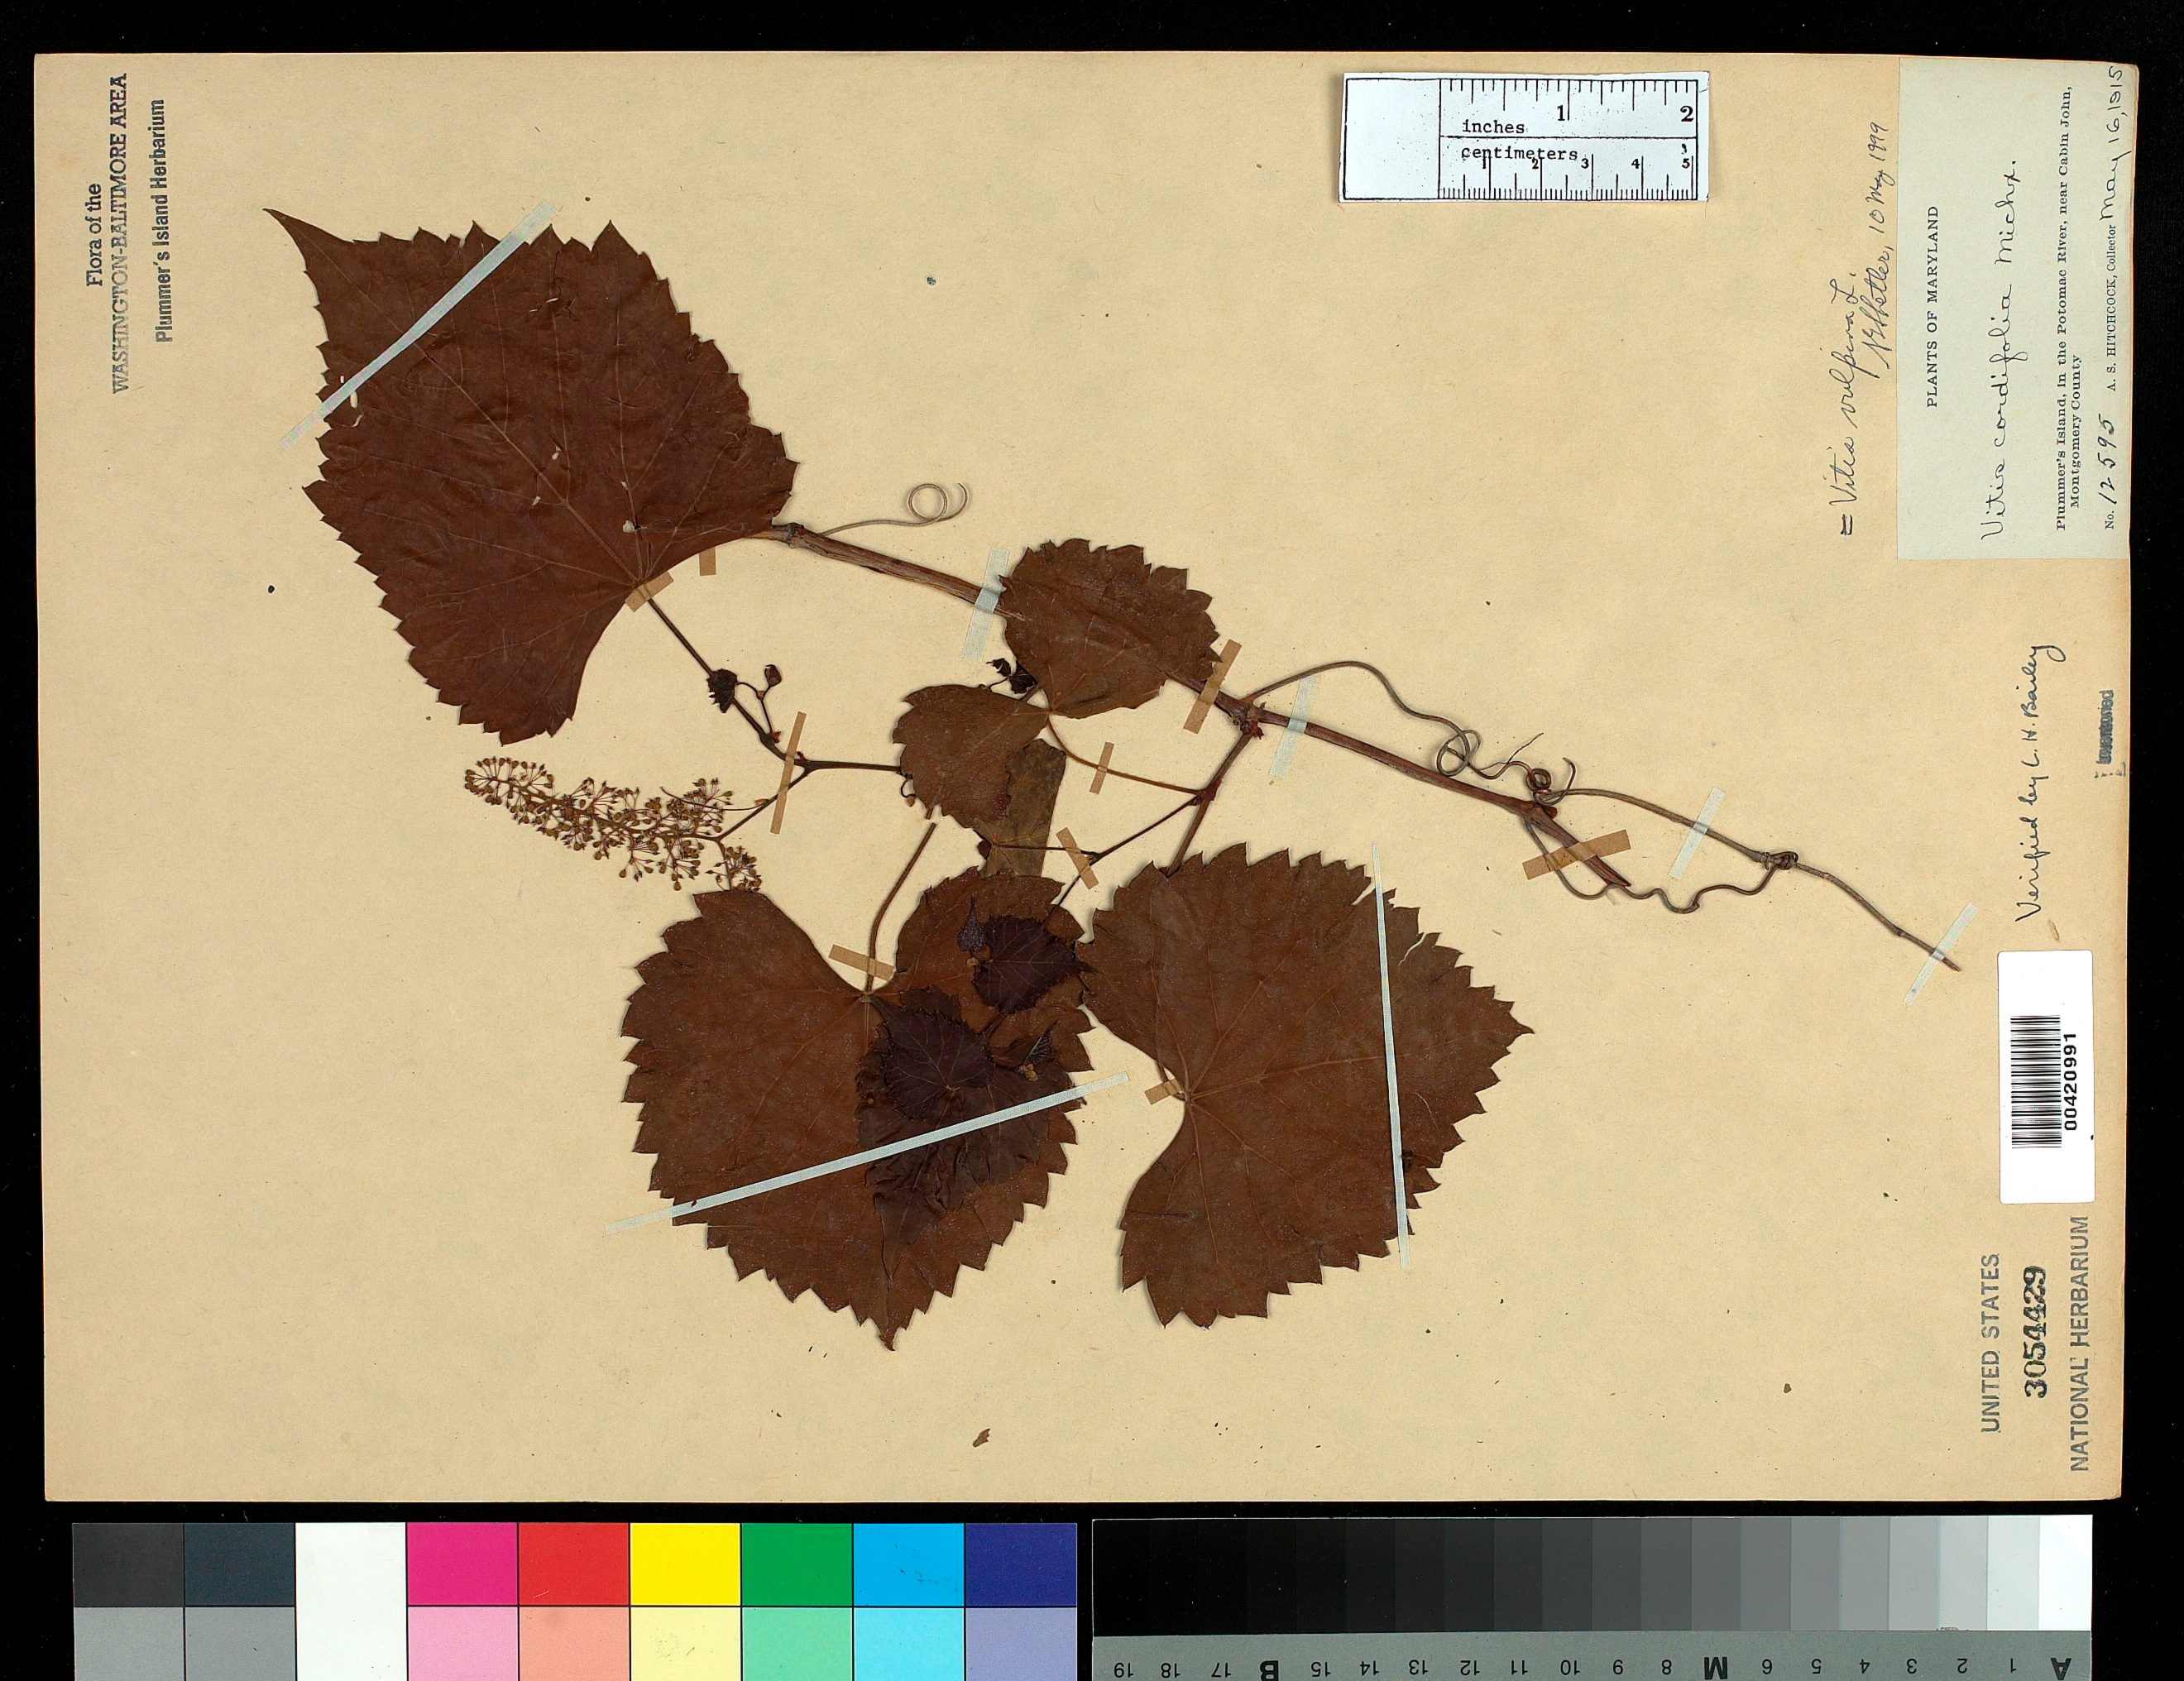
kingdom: Plantae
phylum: Tracheophyta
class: Magnoliopsida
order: Vitales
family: Vitaceae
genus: Vitis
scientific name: Vitis vulpina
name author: L.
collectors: A. S. Hitchcock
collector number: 12595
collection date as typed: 16 May 1915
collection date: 1915-05-16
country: United States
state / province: Maryland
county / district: Montgomery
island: Plummers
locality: Plummer's Island C. & O. Canal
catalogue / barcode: US 3054429